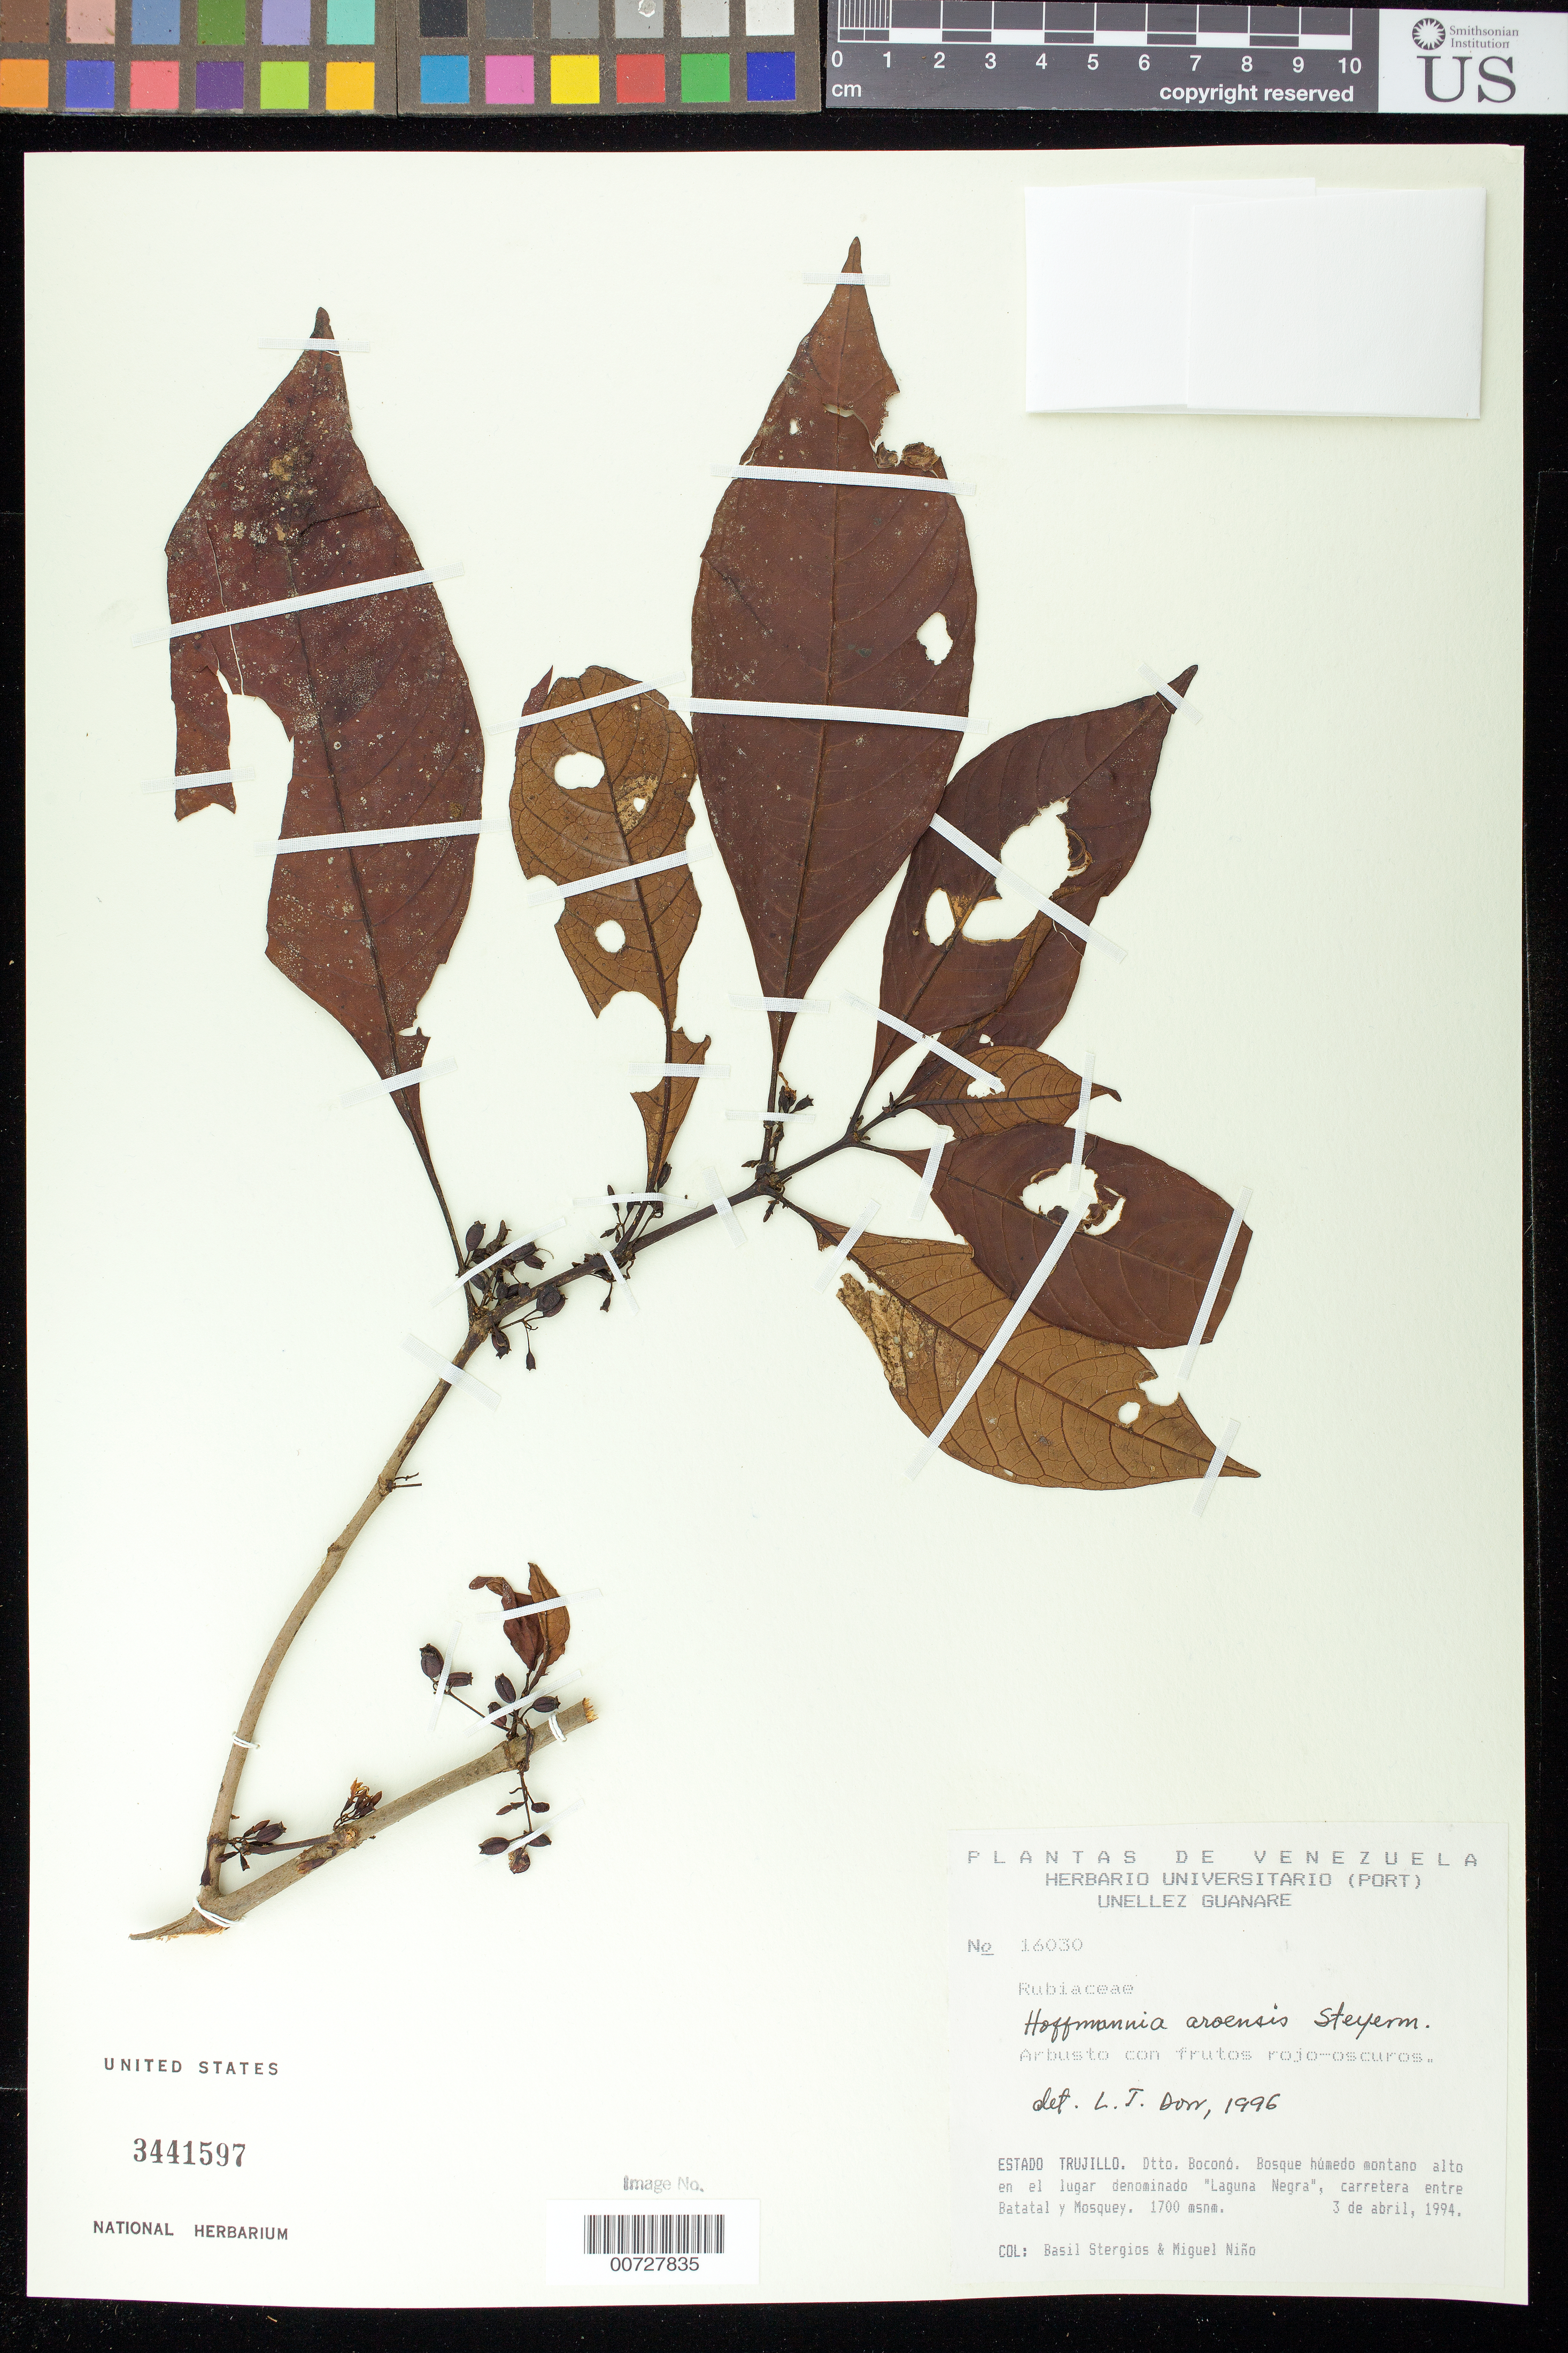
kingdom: Plantae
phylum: Tracheophyta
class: Magnoliopsida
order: Gentianales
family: Rubiaceae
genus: Hoffmannia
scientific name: Hoffmannia aroensis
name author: Steyerm.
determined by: Dorr, L. J., (BOT), Smithsonian Institution - National Museum of Natural History (UNITED STATES)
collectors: B. G. Stergios & S. M. Niño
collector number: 16030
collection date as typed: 03 Apr 1994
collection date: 1994-04-03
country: Venezuela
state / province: Trujillo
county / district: Boconó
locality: Laguna Negra, carretera entre Batatal y Mosquey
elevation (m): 1700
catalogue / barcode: US 3441597